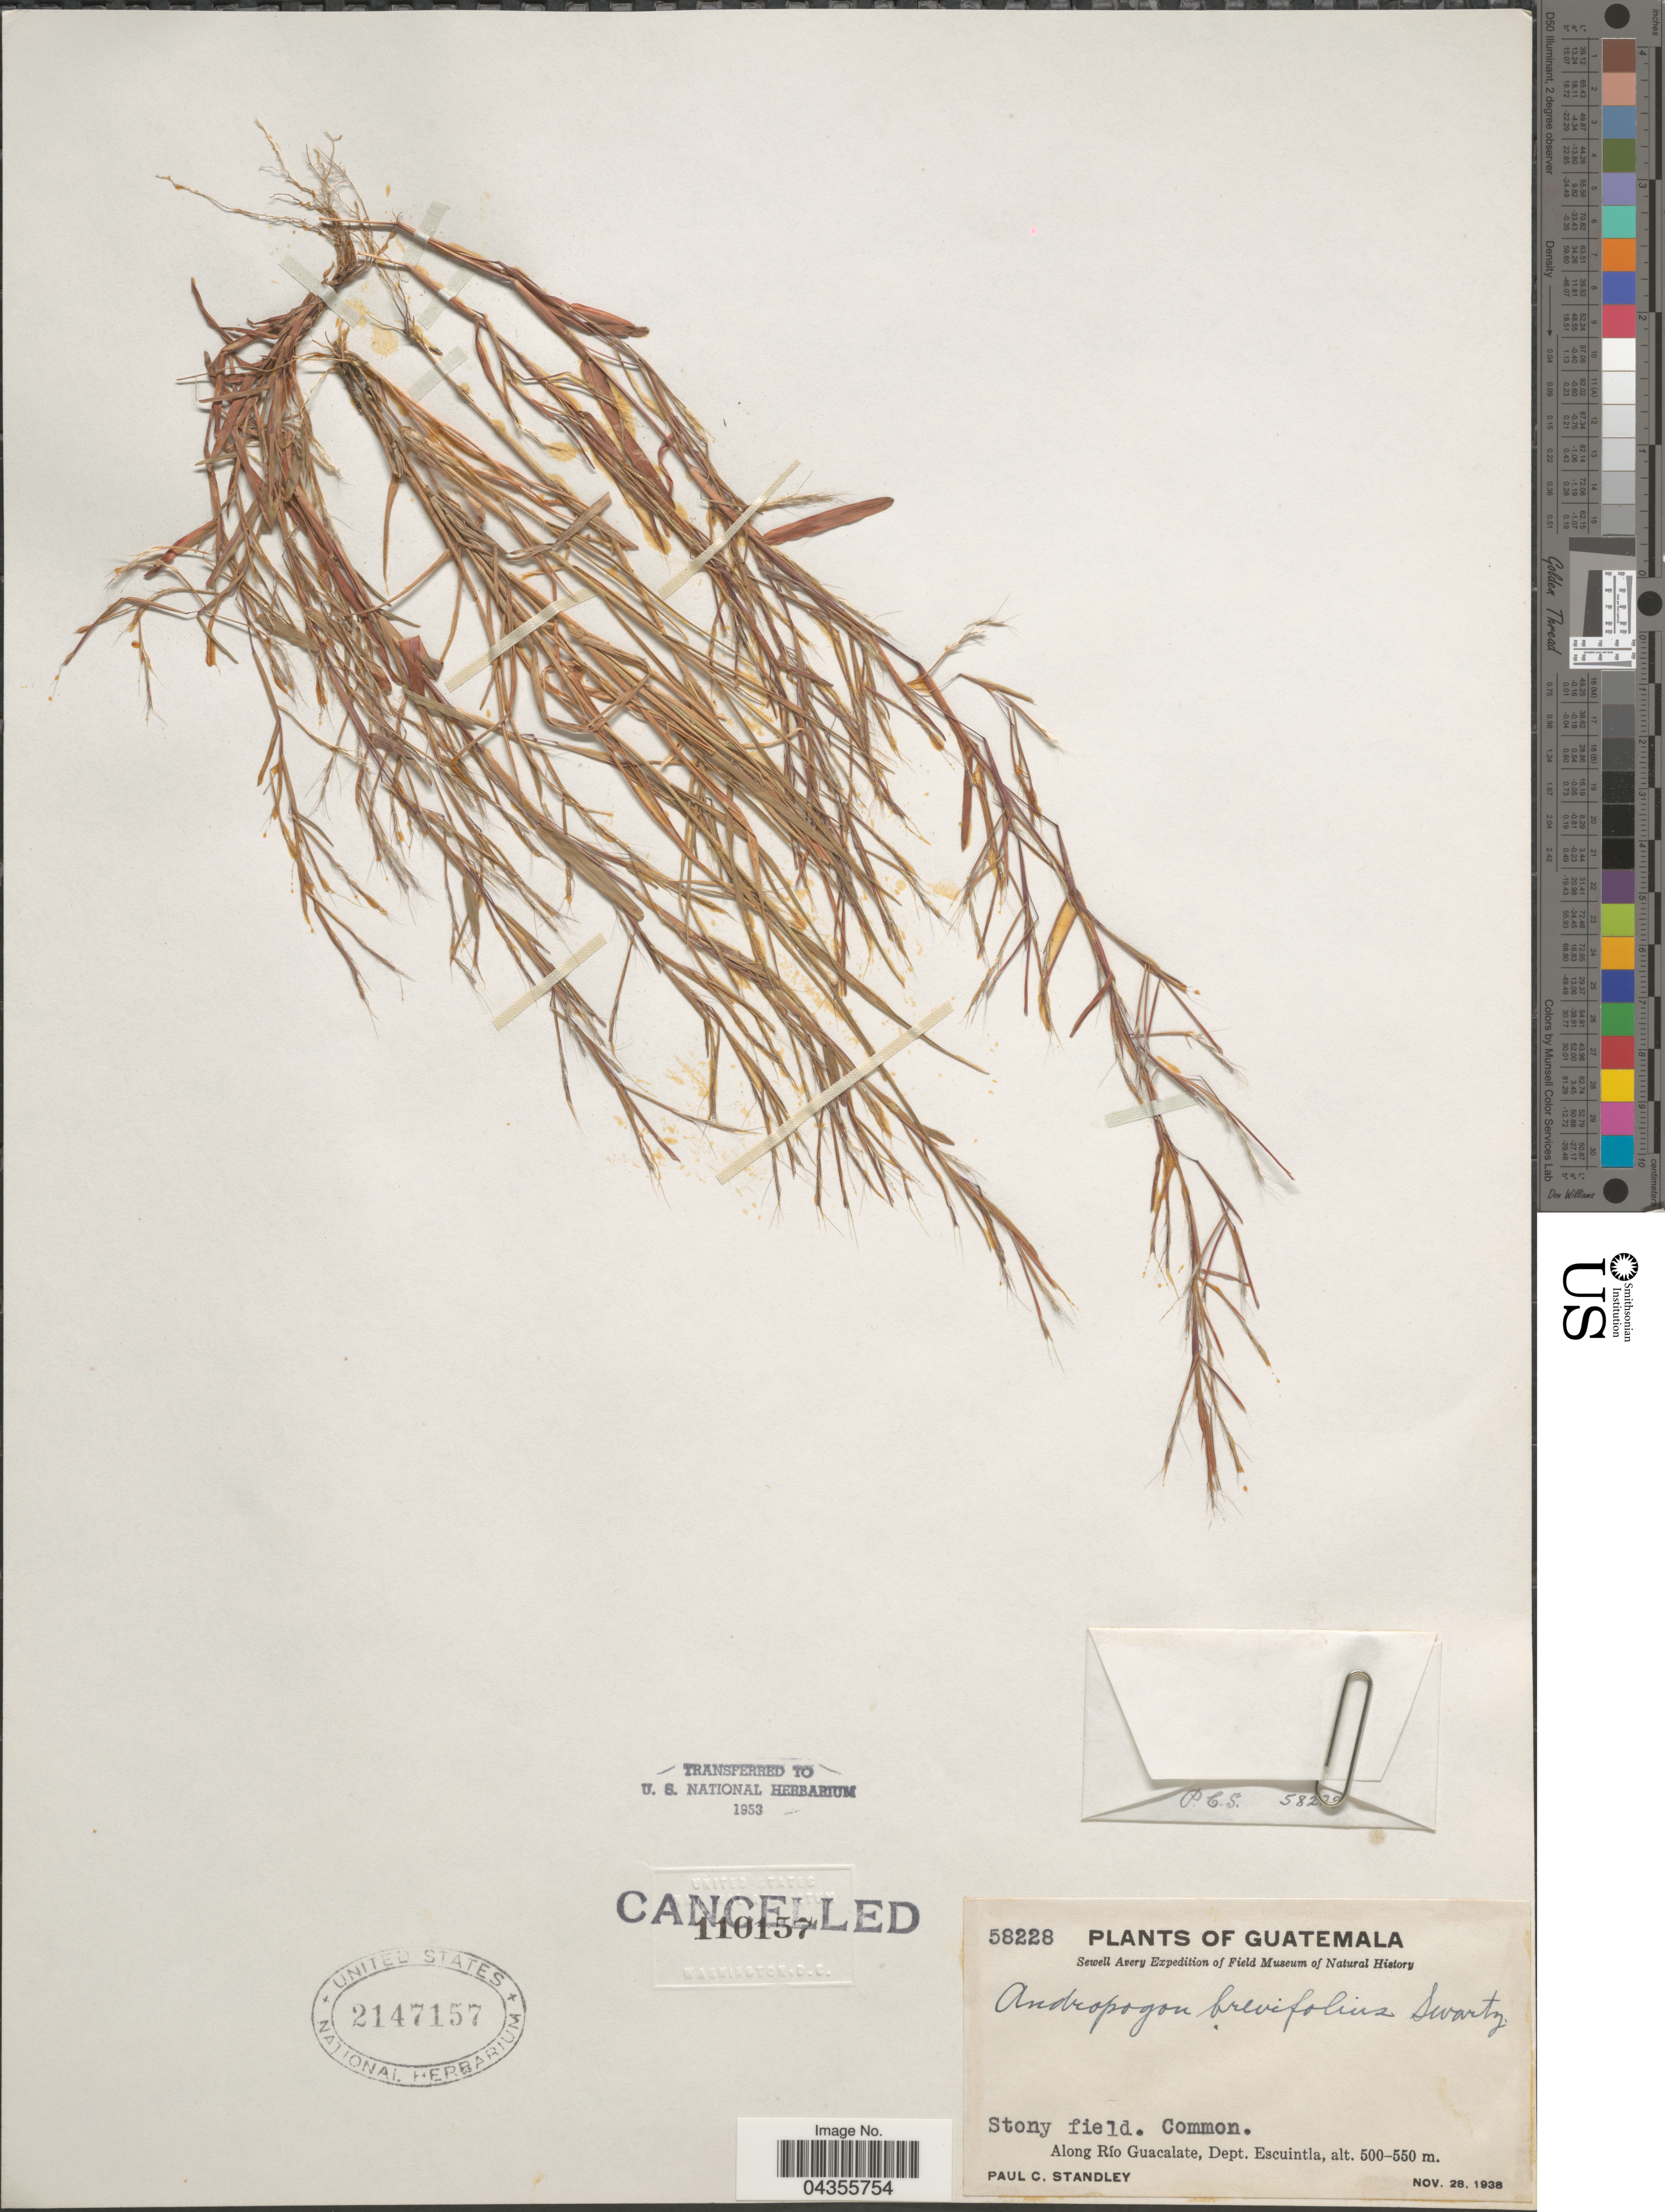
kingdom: Plantae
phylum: Tracheophyta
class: Liliopsida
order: Poales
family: Poaceae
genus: Schizachyrium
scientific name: Schizachyrium brevifolium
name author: (Sw.) Nees ex Büse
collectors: P. C. Standley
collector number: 58228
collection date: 1938-11-28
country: Guatemala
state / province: Escuintla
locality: Sewell Avery Expedition. Stony field. Common. Along Río Guacalate, Dept. Escuintla.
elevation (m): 500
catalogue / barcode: US 2147157